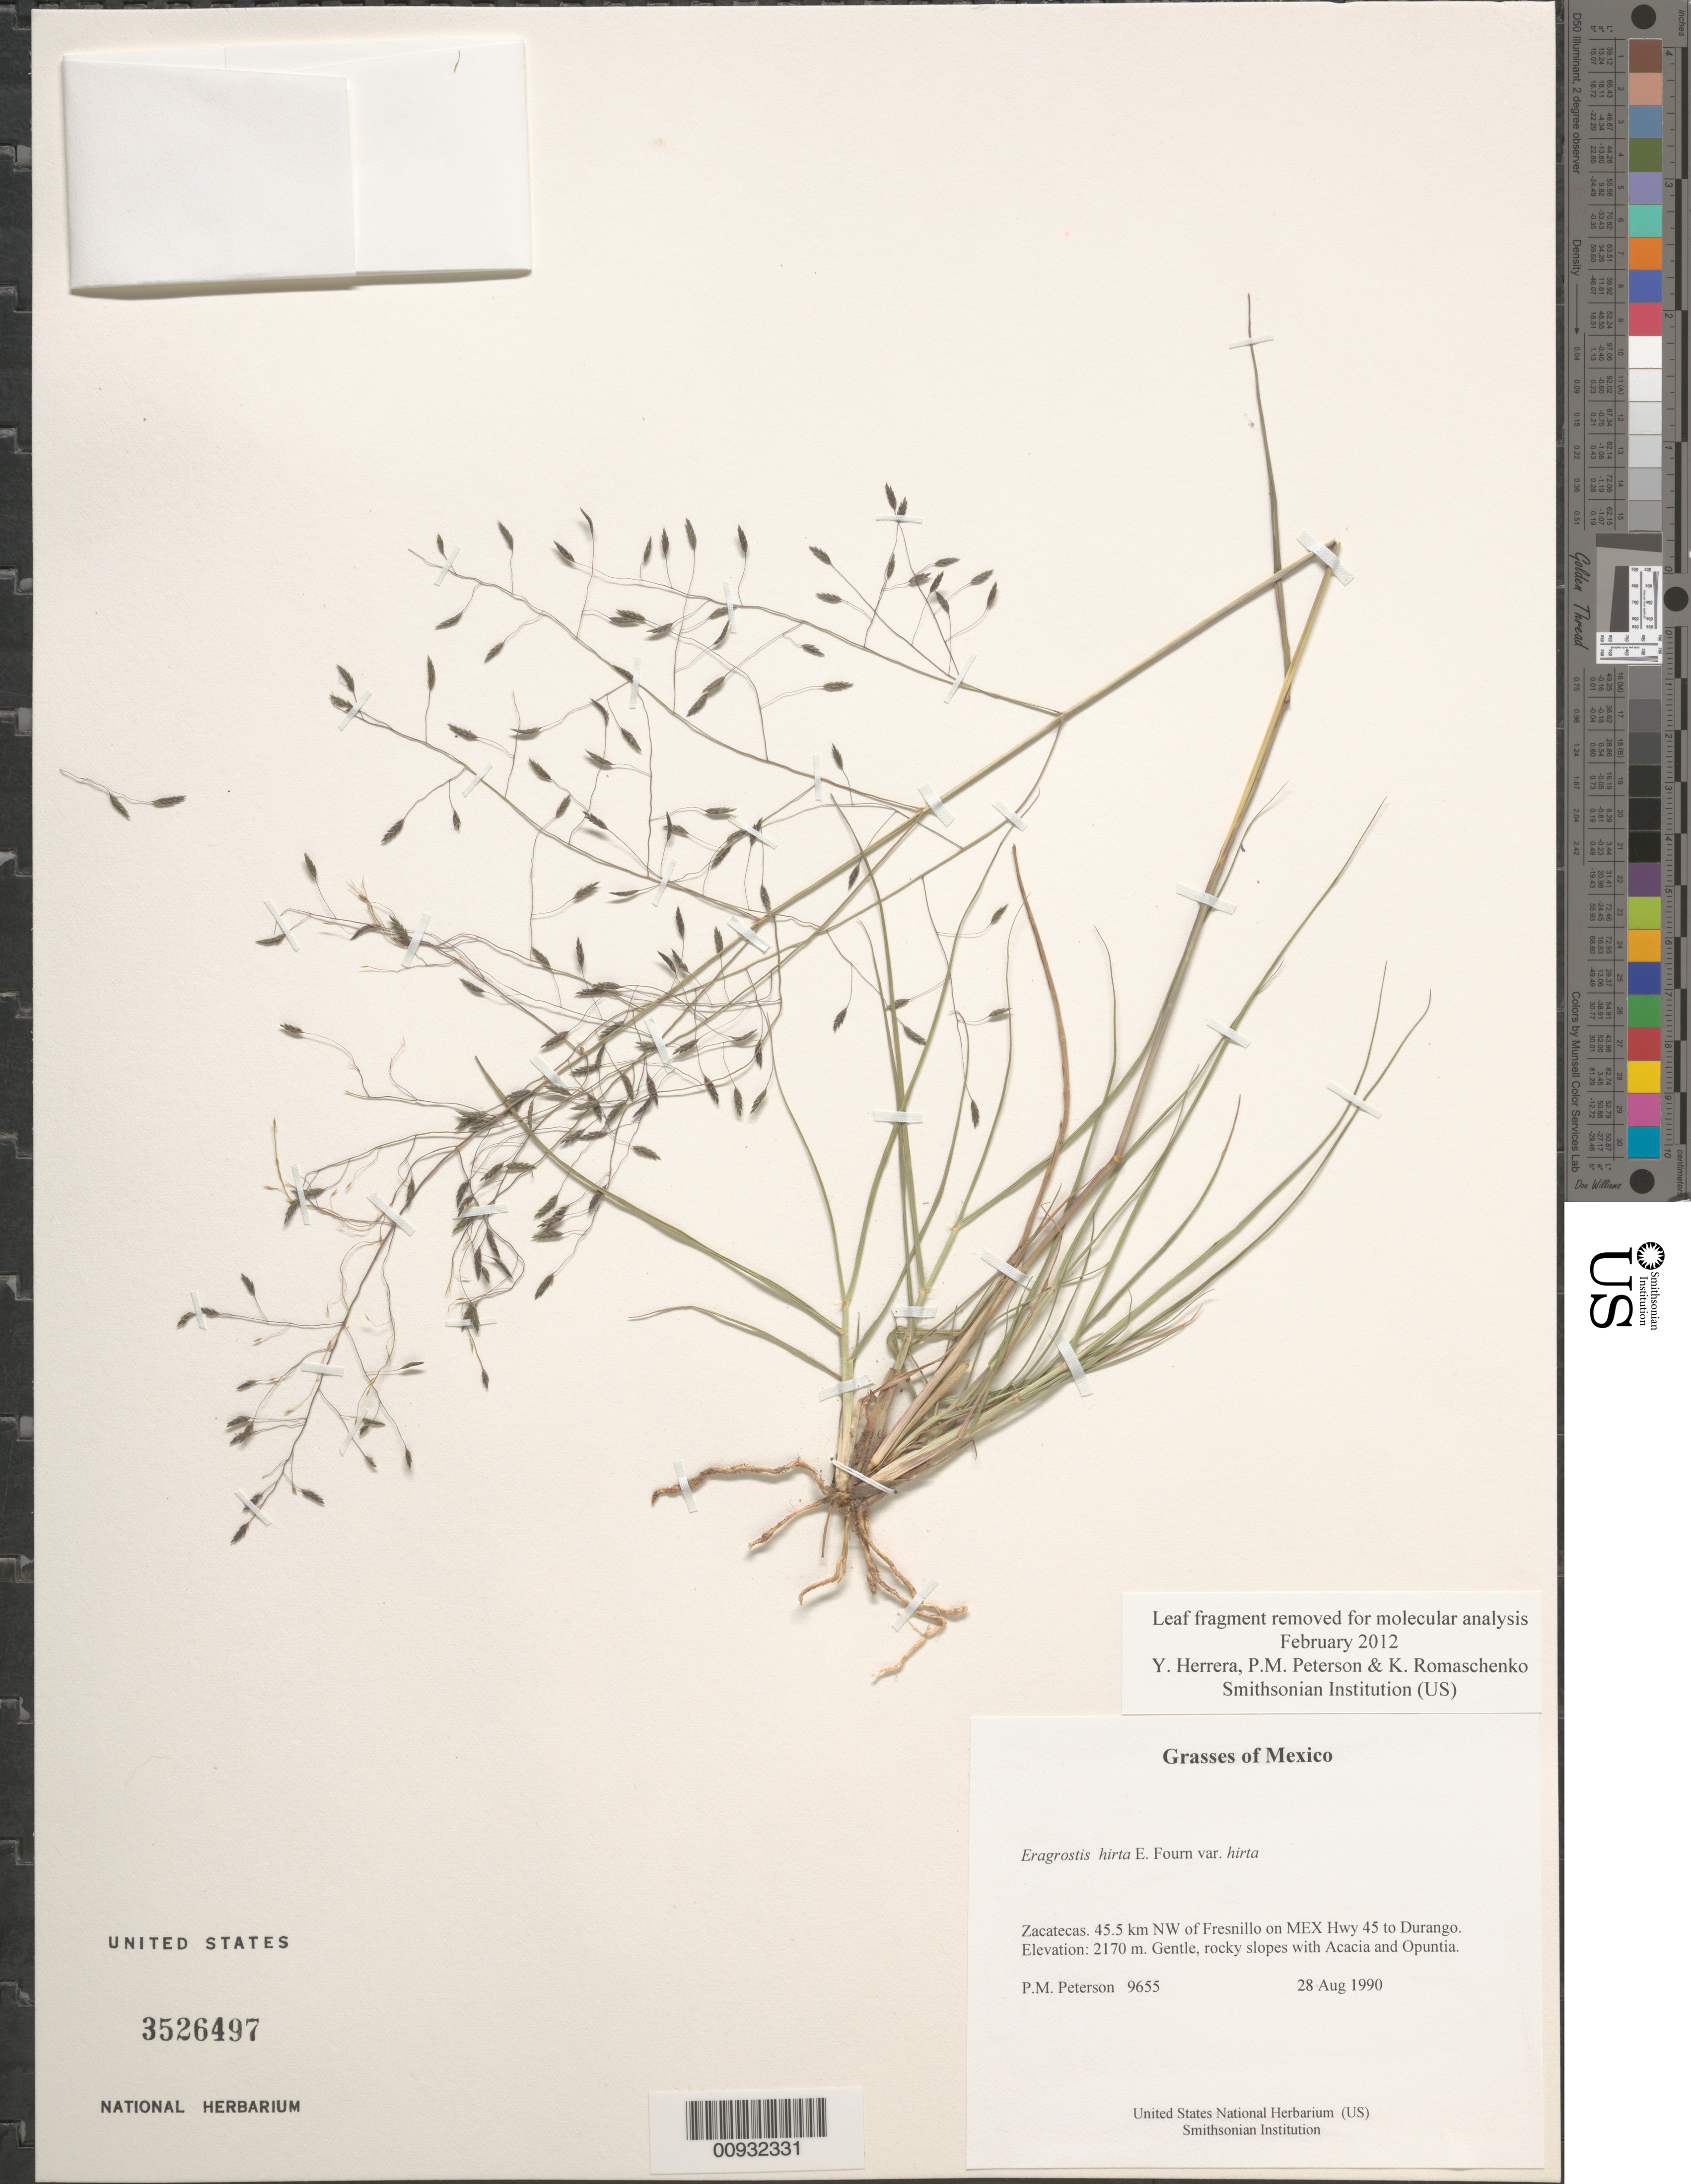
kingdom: Plantae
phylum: Tracheophyta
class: Liliopsida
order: Poales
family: Poaceae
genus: Eragrostis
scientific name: Eragrostis hirta var. hirta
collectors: P. M. Peterson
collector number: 09655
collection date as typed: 28 Aug 1990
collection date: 1990-08-28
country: Mexico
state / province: Zacatecas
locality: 45.5 km NW of Fresnillo on MEX Hwy 45 to Durango.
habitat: Gentle, rocky slopes with Acacia and Opuntia.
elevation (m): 2170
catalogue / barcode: US 3526497